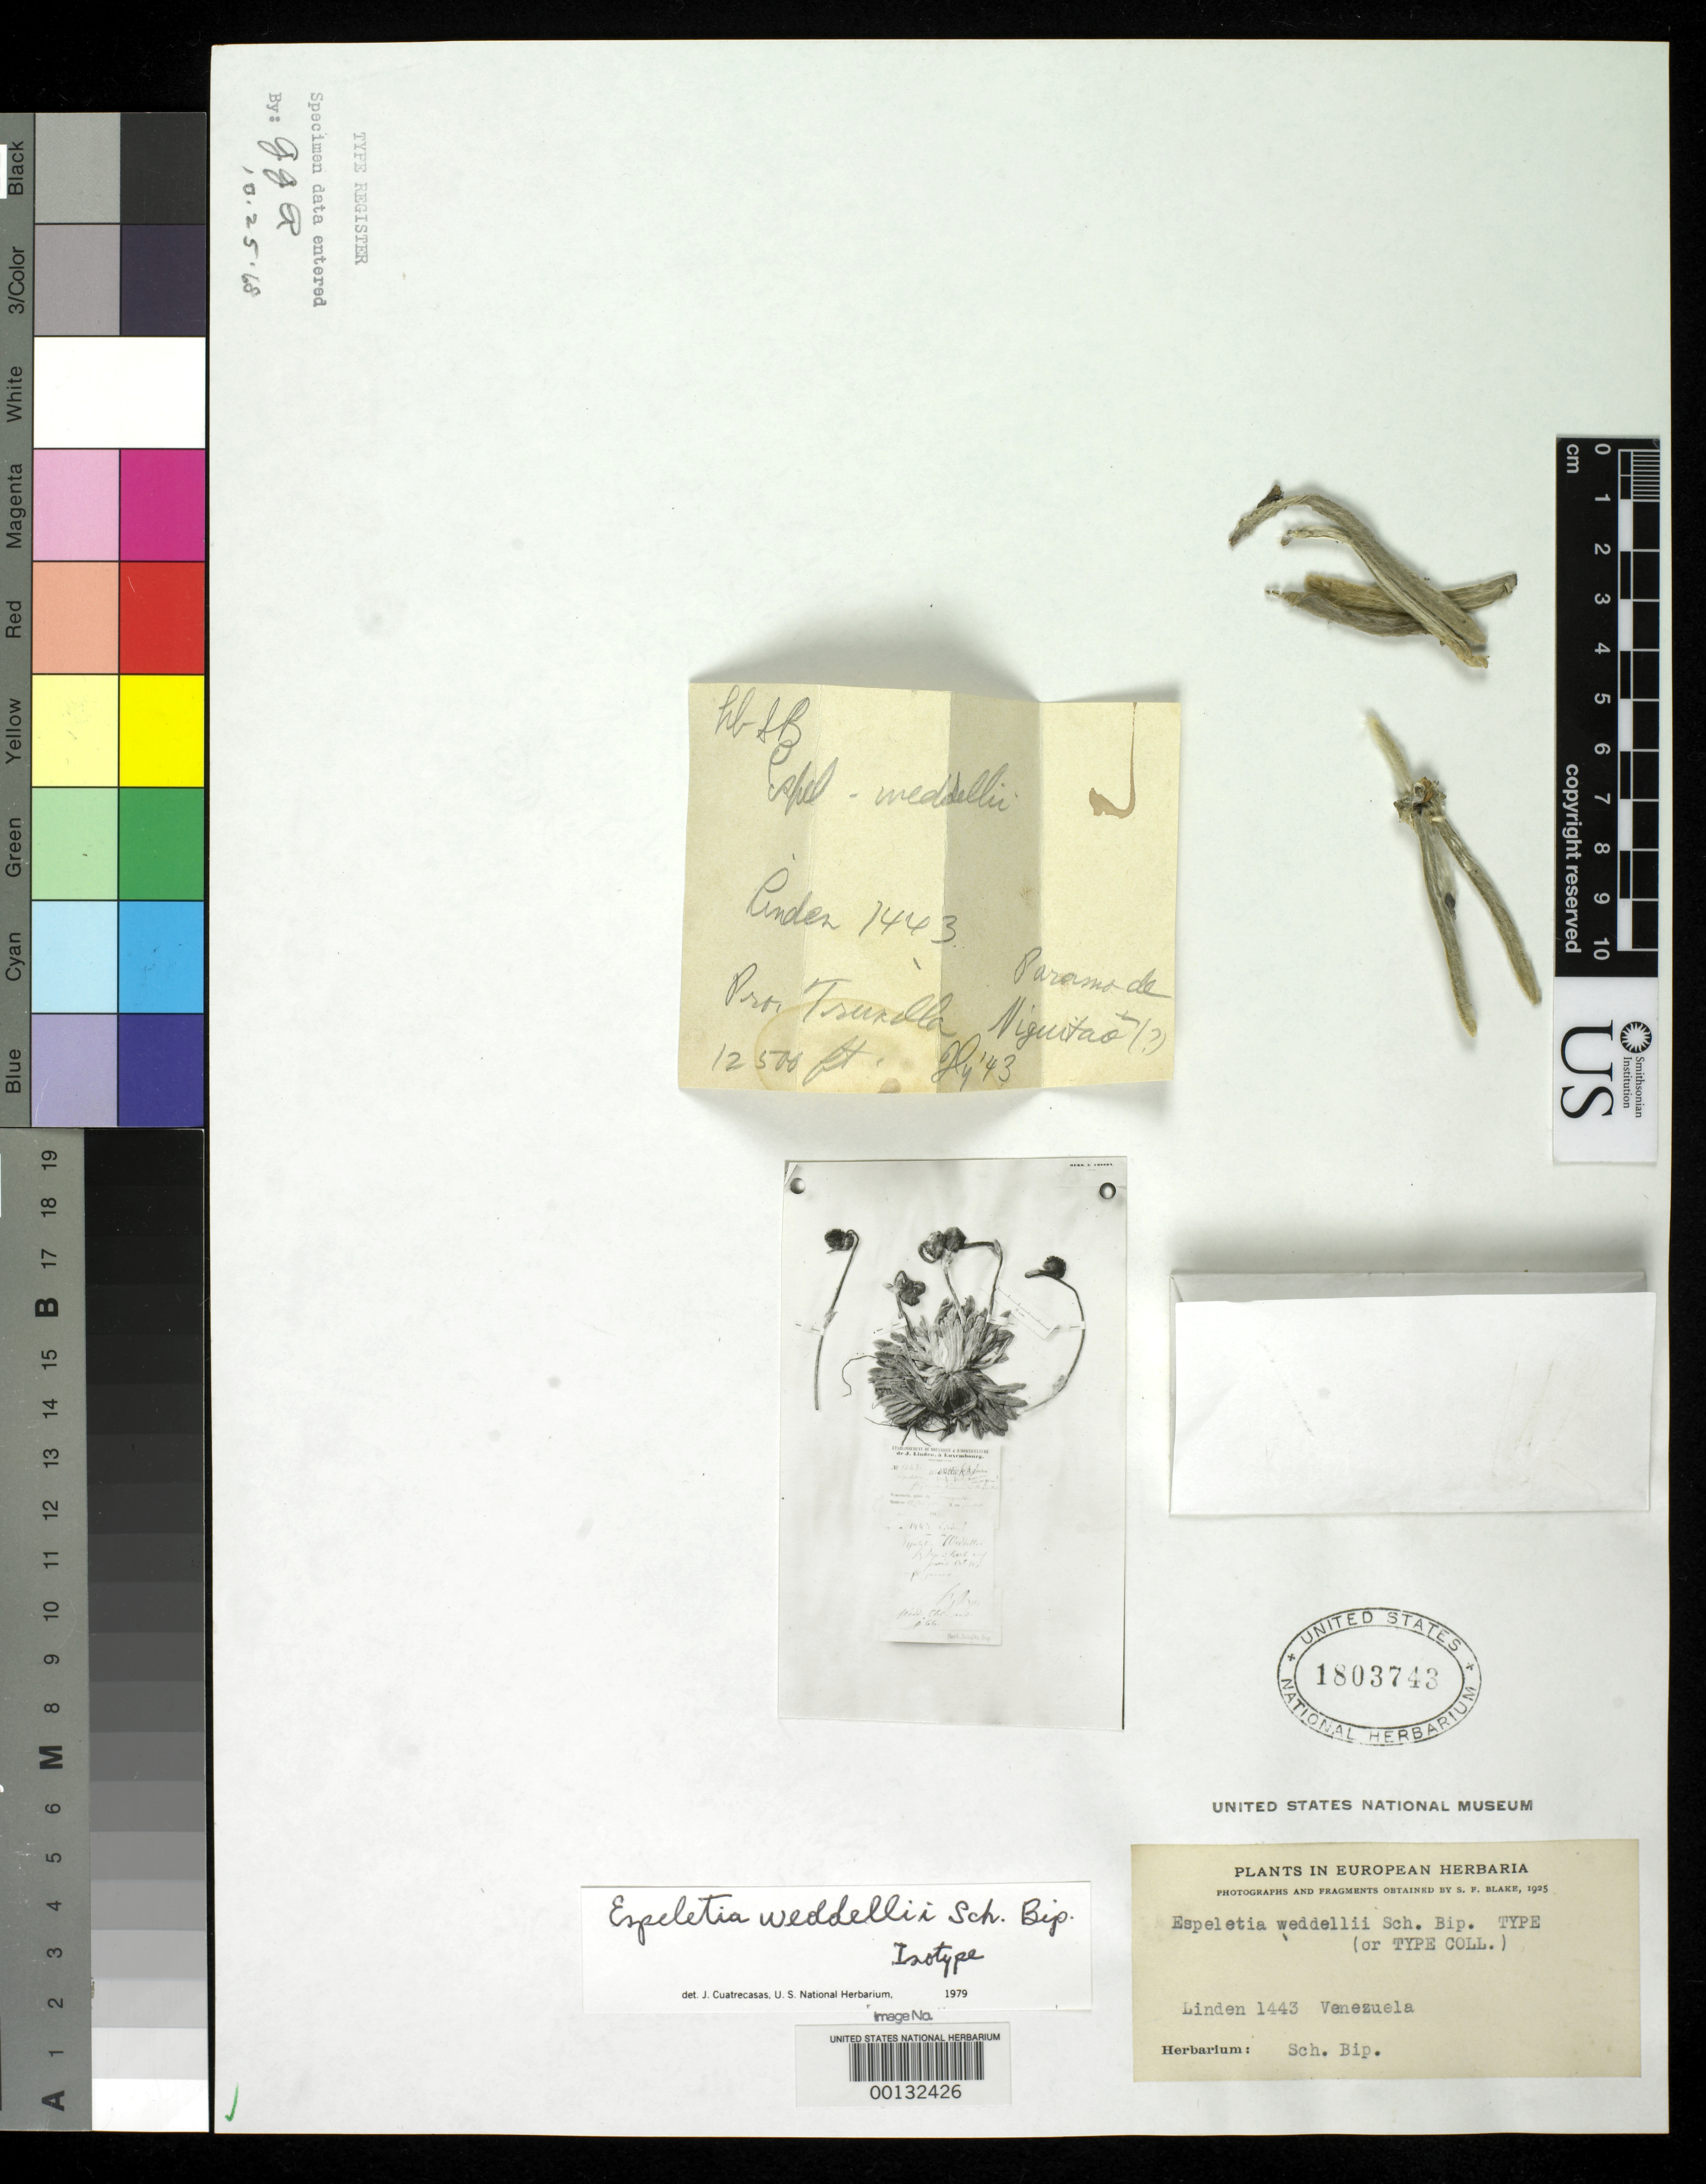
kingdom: Plantae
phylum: Tracheophyta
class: Magnoliopsida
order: Asterales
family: Asteraceae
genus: Espeletia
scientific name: Espeletia weddellii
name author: Sch. Bip. ex Wedd.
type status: Isotype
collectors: J. Linden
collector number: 1443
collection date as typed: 1843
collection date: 1843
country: Venezuela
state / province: Trujillo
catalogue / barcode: US 1803743